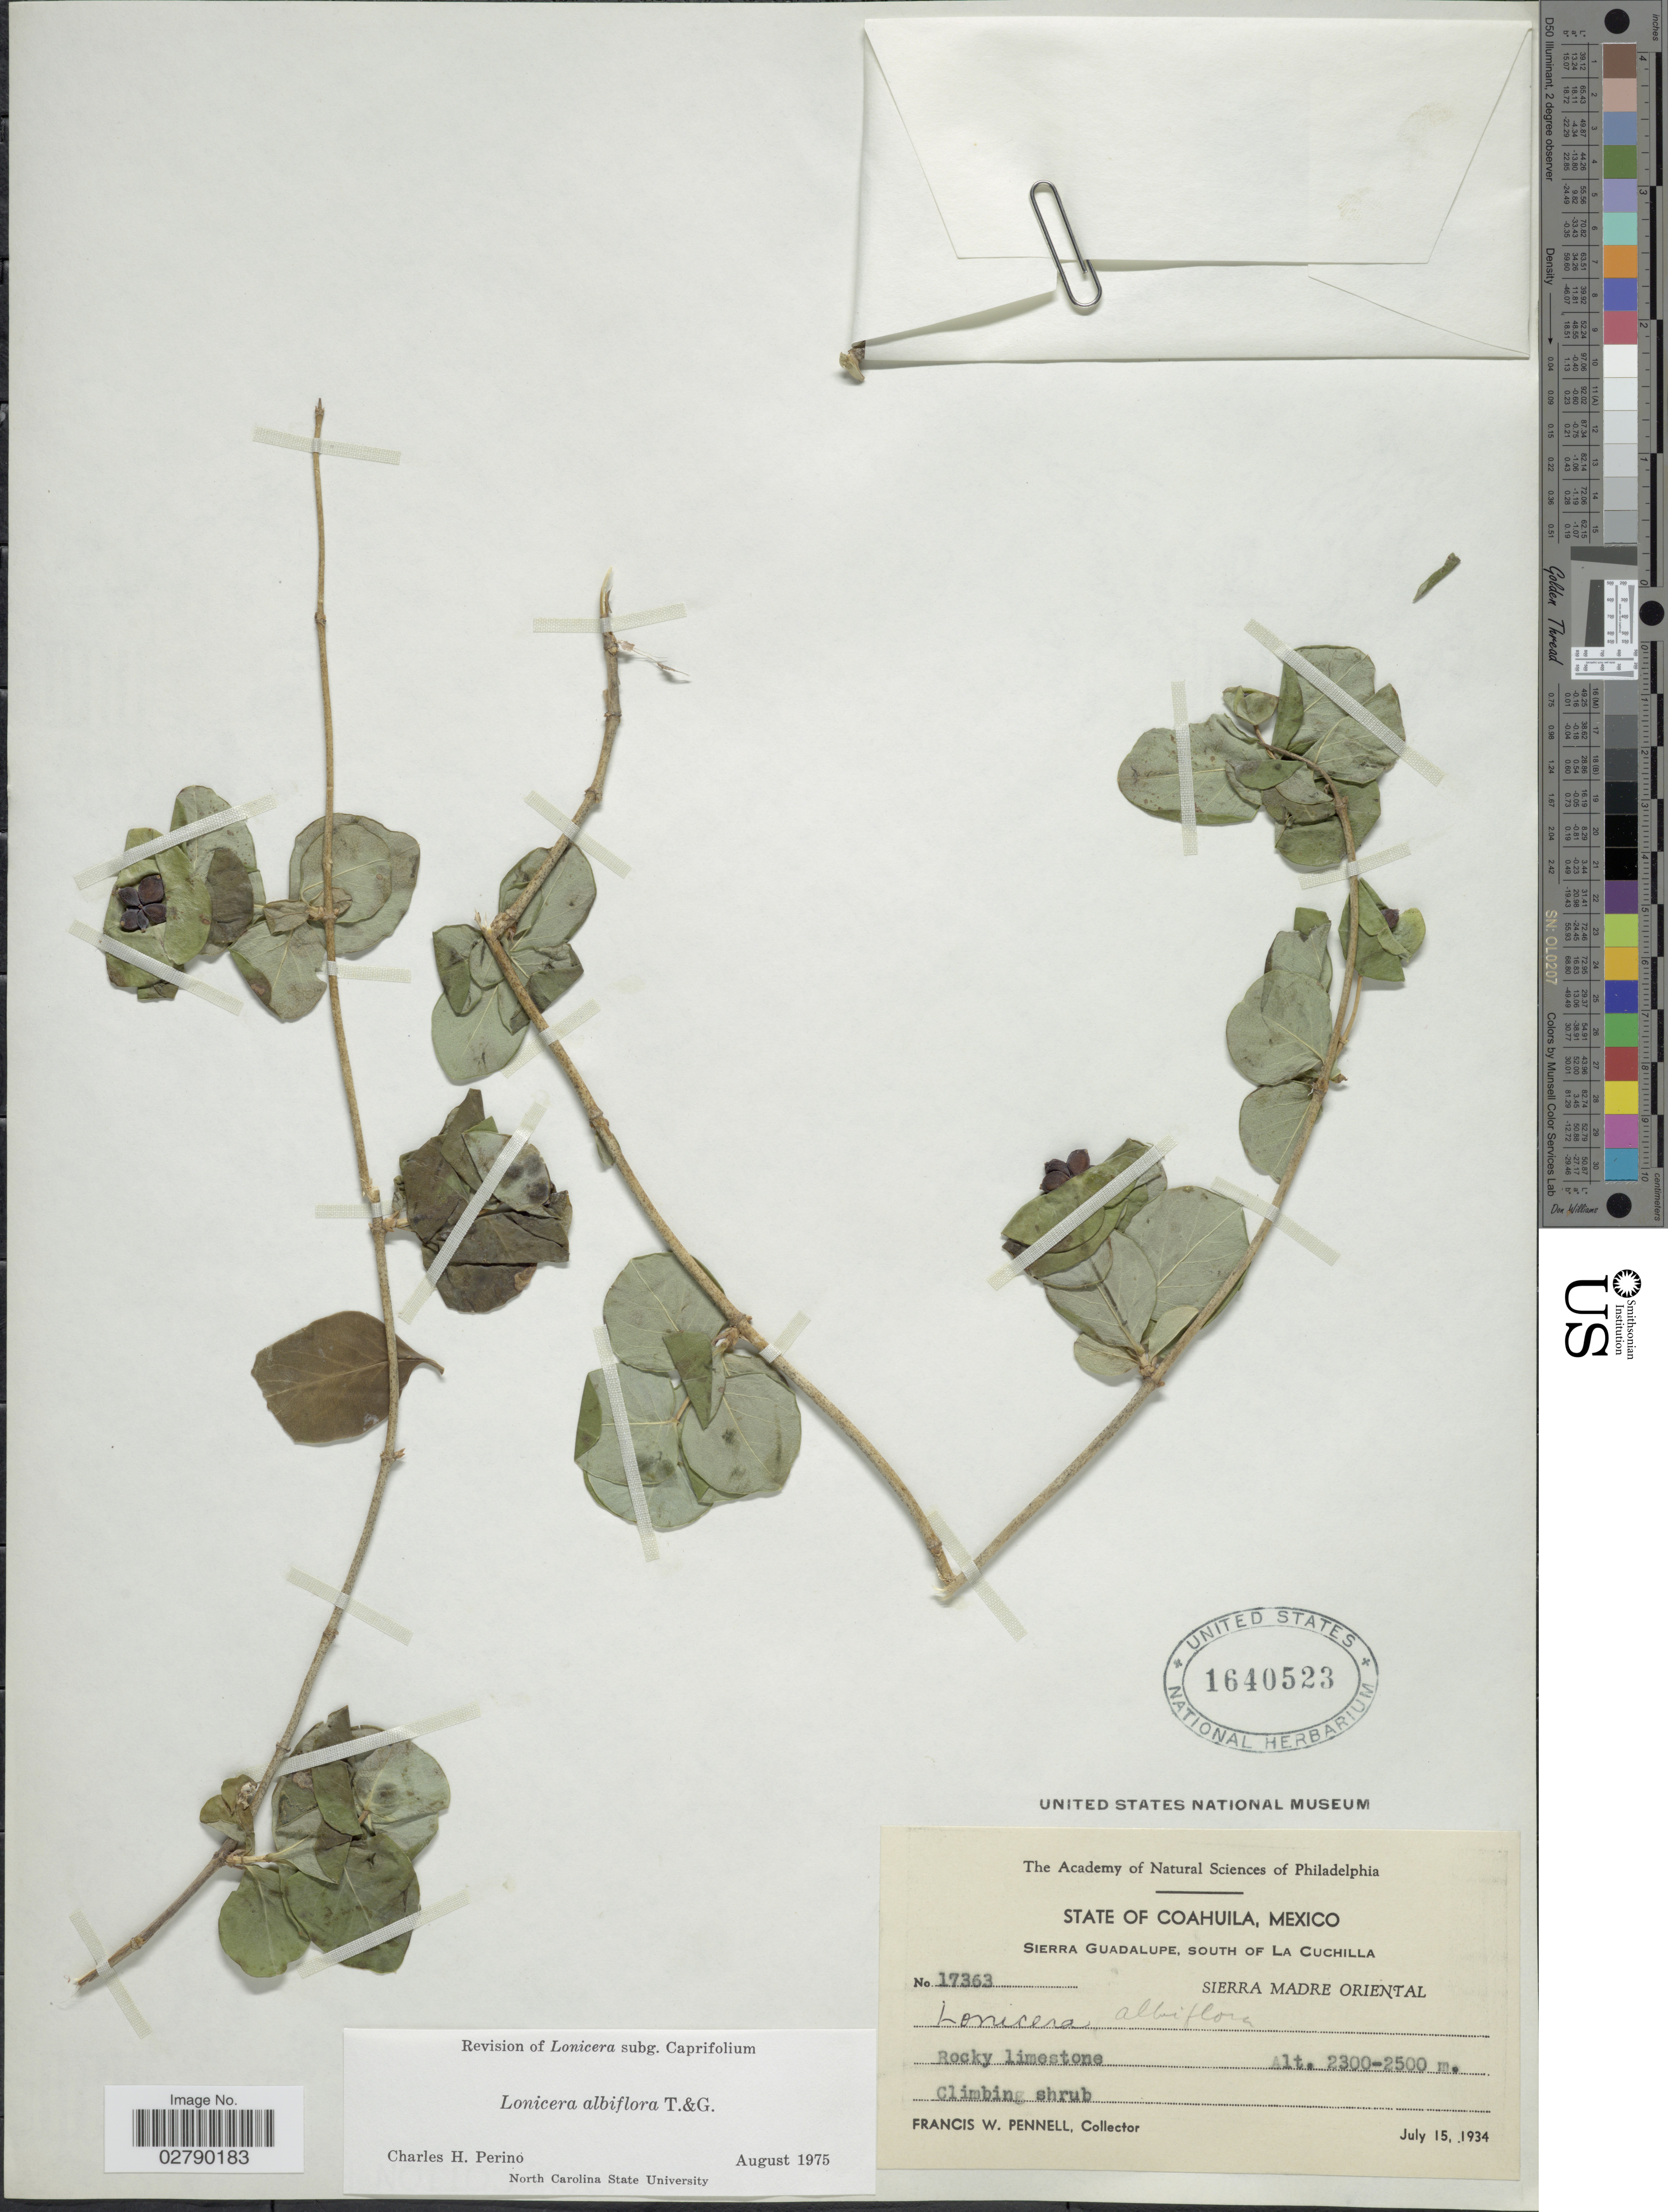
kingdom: Plantae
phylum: Tracheophyta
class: Magnoliopsida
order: Dipsacales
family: Caprifoliaceae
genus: Lonicera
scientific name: Lonicera albiflora var. dumosa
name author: (A. Gray) Rehder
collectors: F. W. Pennell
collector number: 17363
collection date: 1934-07-15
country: Mexico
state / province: Coahuila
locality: Sierra Guadalupe, South of La Cuchilla. Sierra Madre Oriental.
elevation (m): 2300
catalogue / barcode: US 1640523